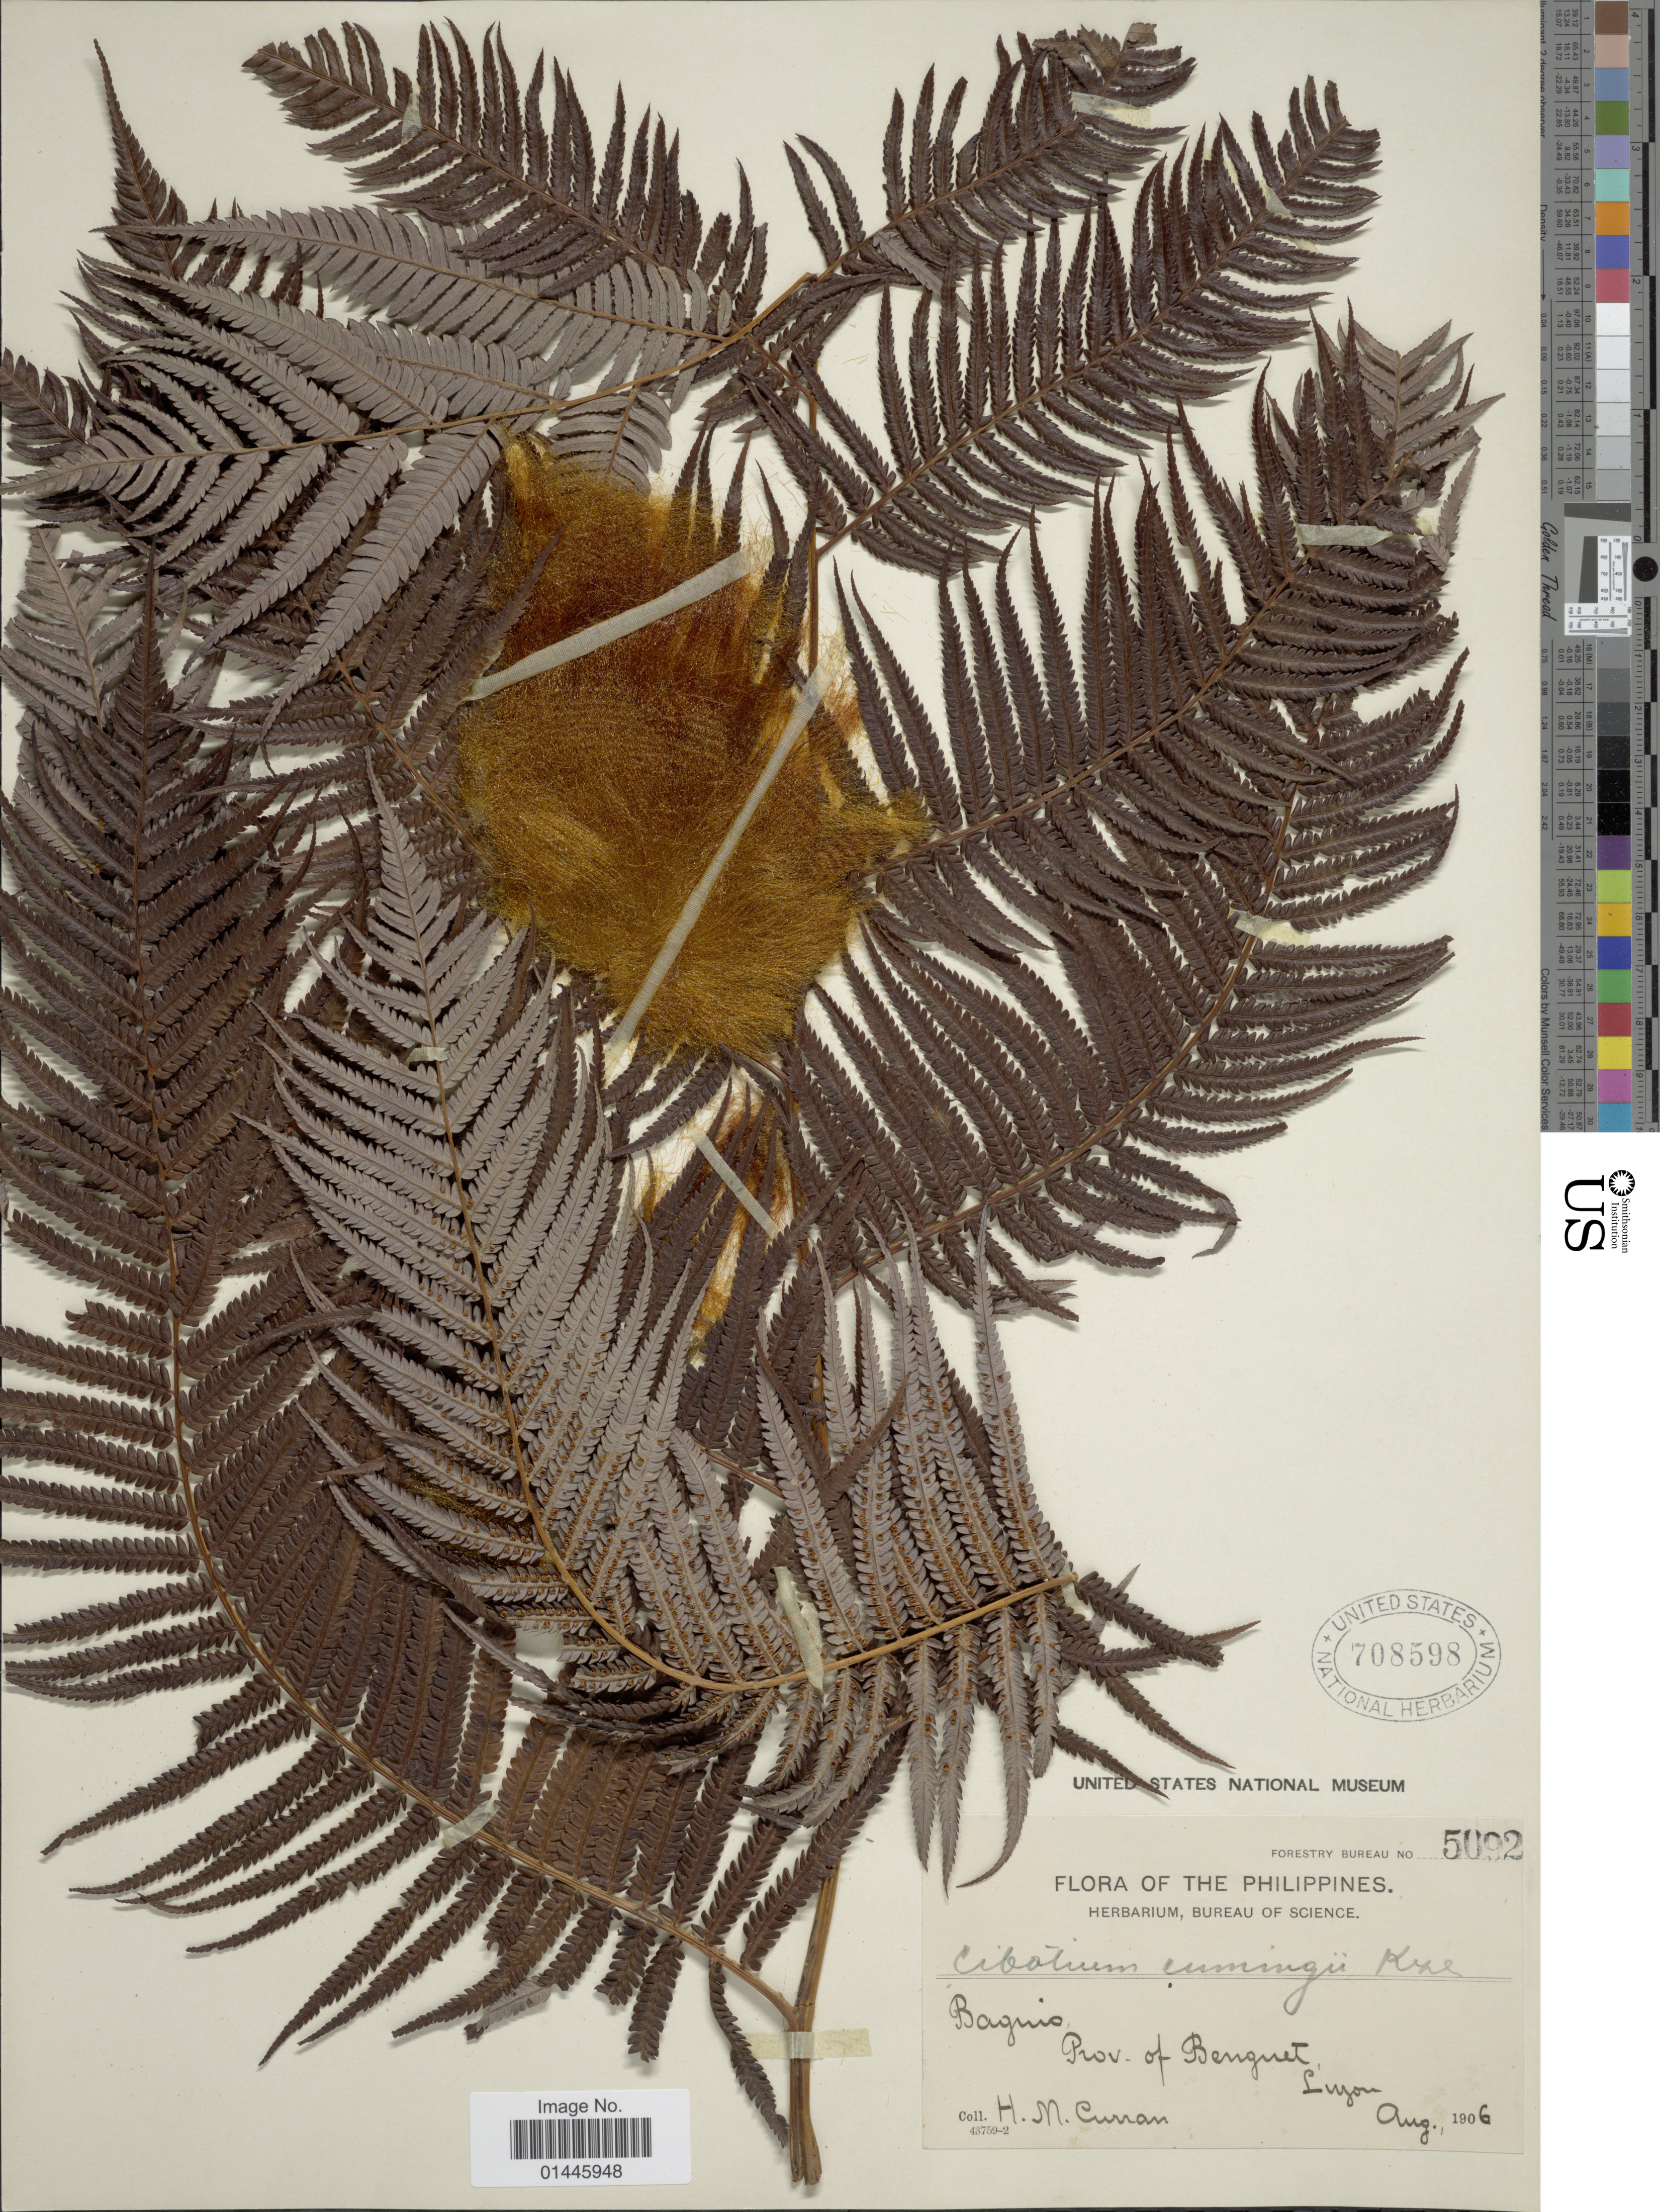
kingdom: Plantae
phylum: Tracheophyta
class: Polypodiopsida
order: Cyatheales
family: Cibotiaceae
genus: Cibotium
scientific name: Cibotium barometz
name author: (L.) J. Sm.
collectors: H. M. Curran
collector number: Forestry Bureau 5092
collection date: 1906-08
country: Philippines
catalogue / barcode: US 708598